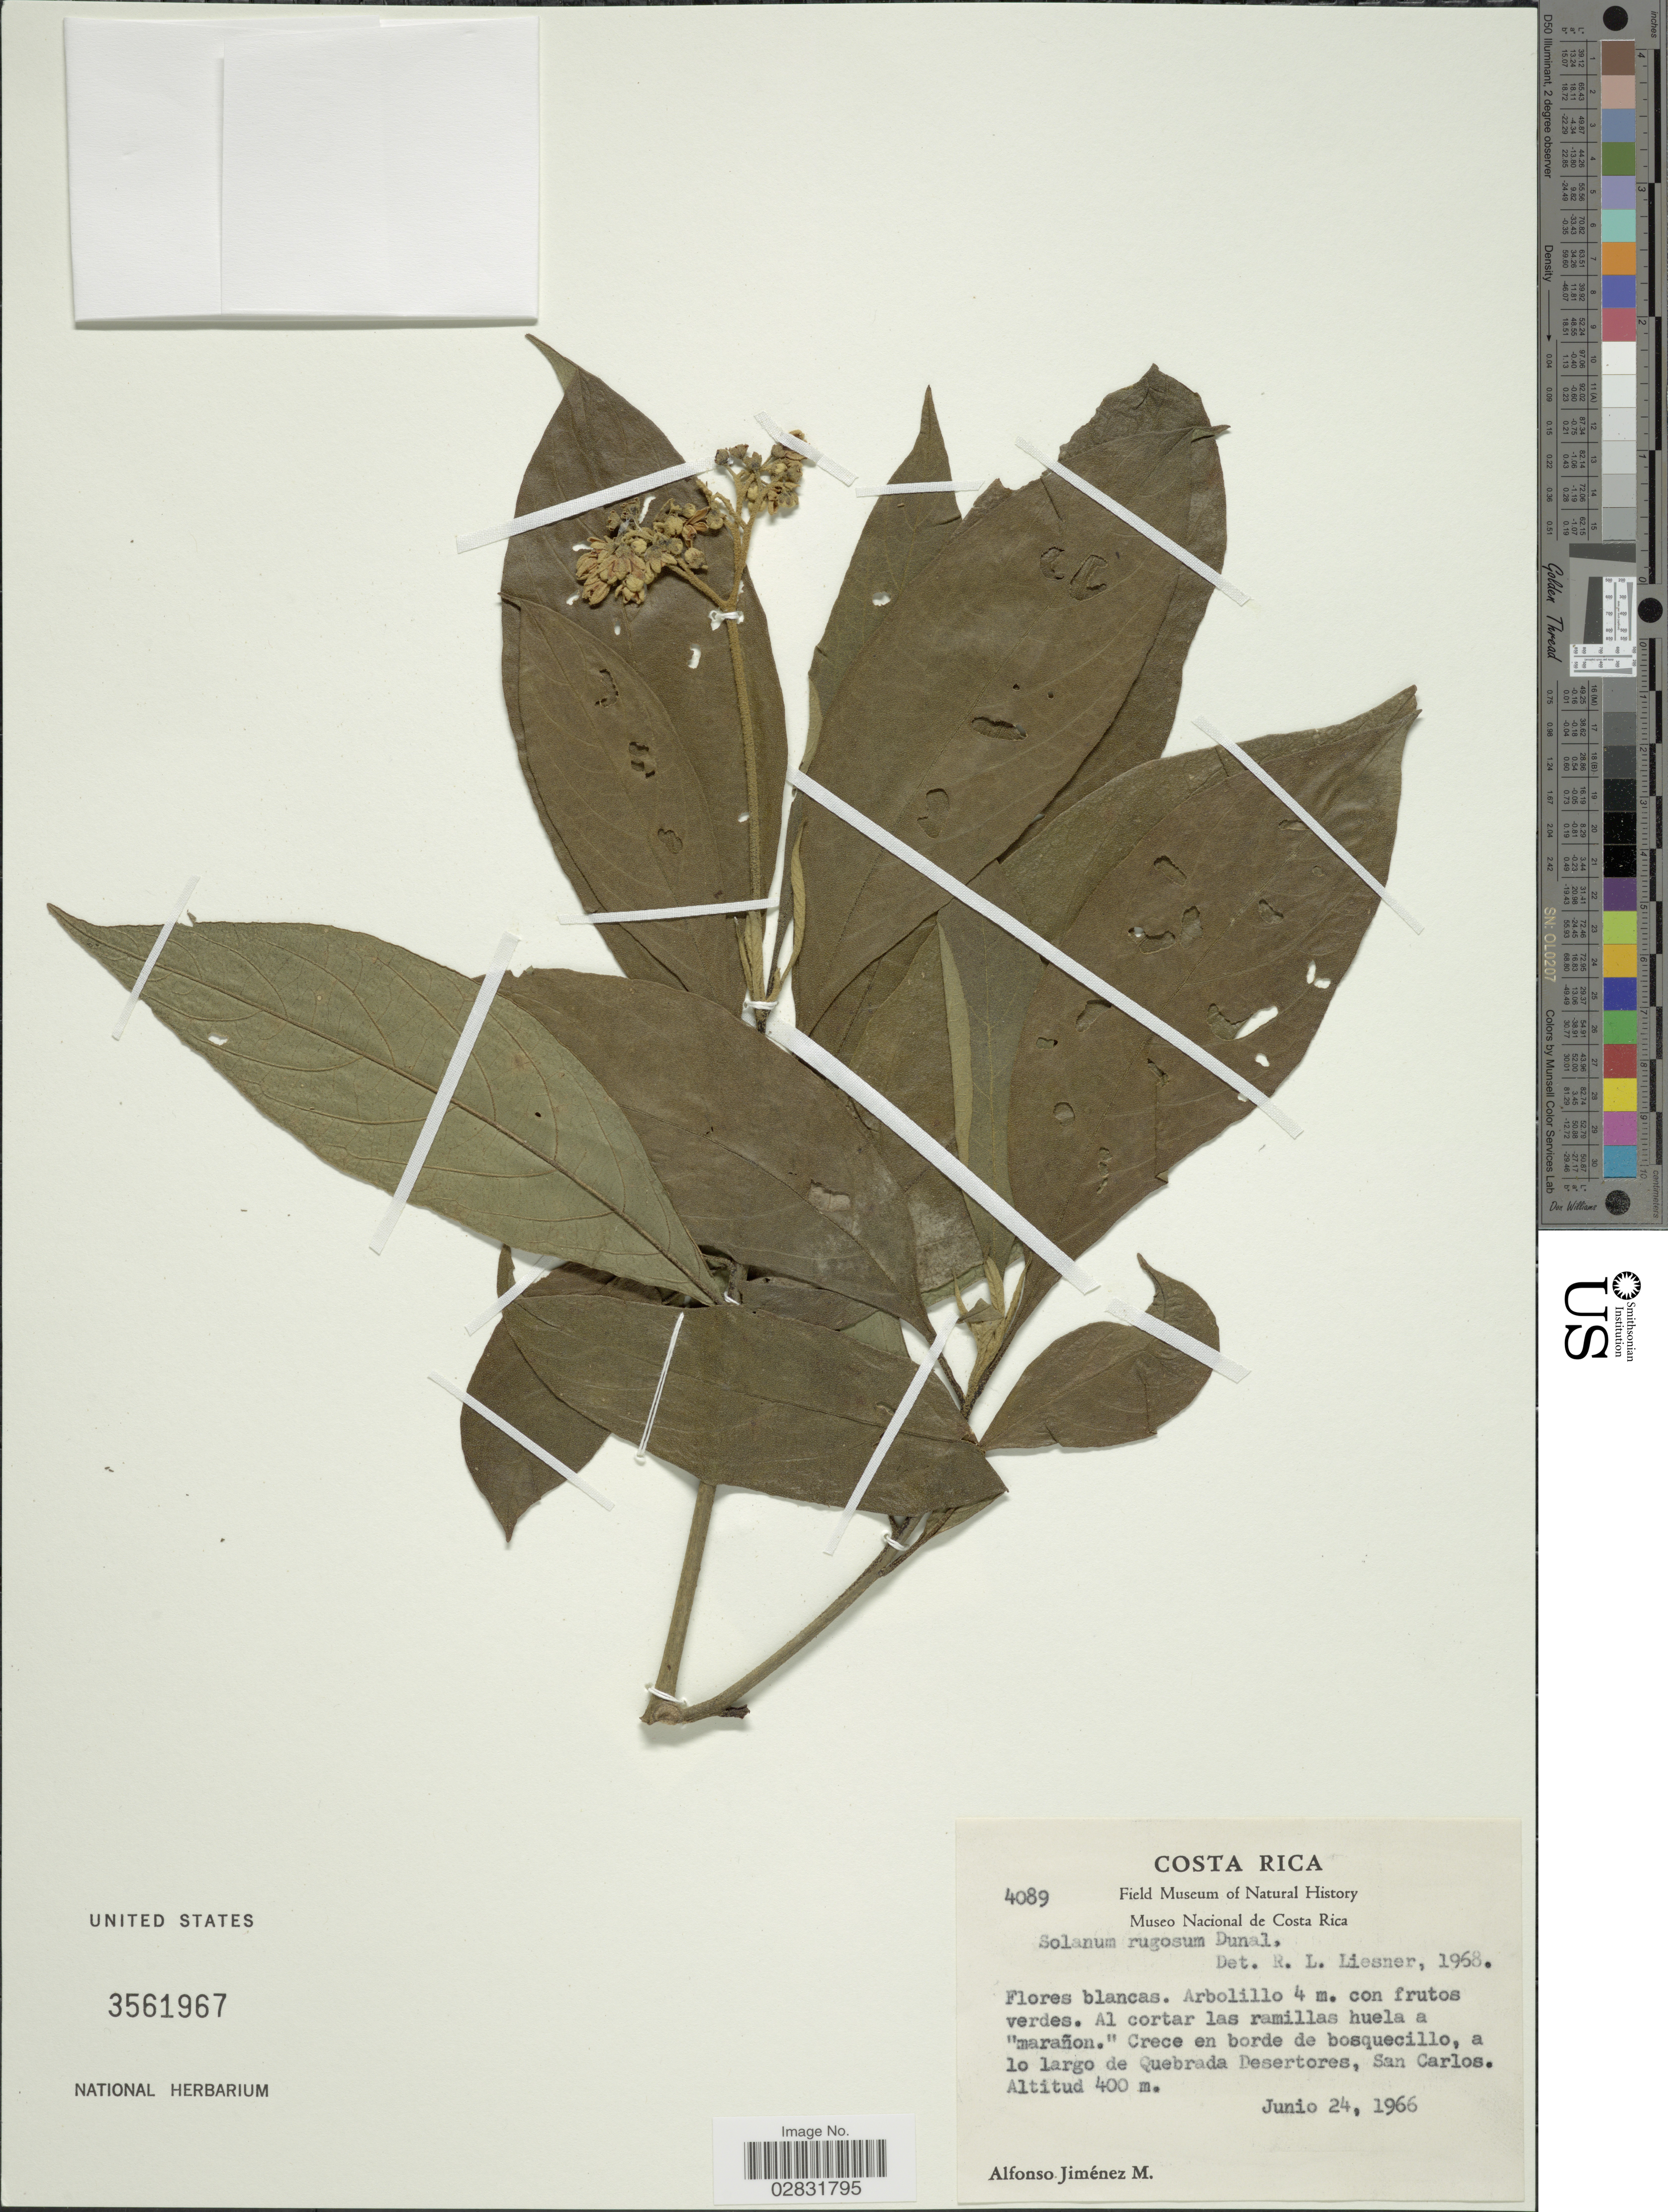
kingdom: Plantae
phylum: Tracheophyta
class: Magnoliopsida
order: Solanales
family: Solanaceae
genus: Solanum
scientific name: Solanum rugosum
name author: Dunal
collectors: A. Jimenez M.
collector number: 4089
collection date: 1966-06-24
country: Costa Rica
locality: Crece en borde de bosquecillo, a lo largo de Quebrada Desertores, San Carlos.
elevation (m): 400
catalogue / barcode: US 3561967